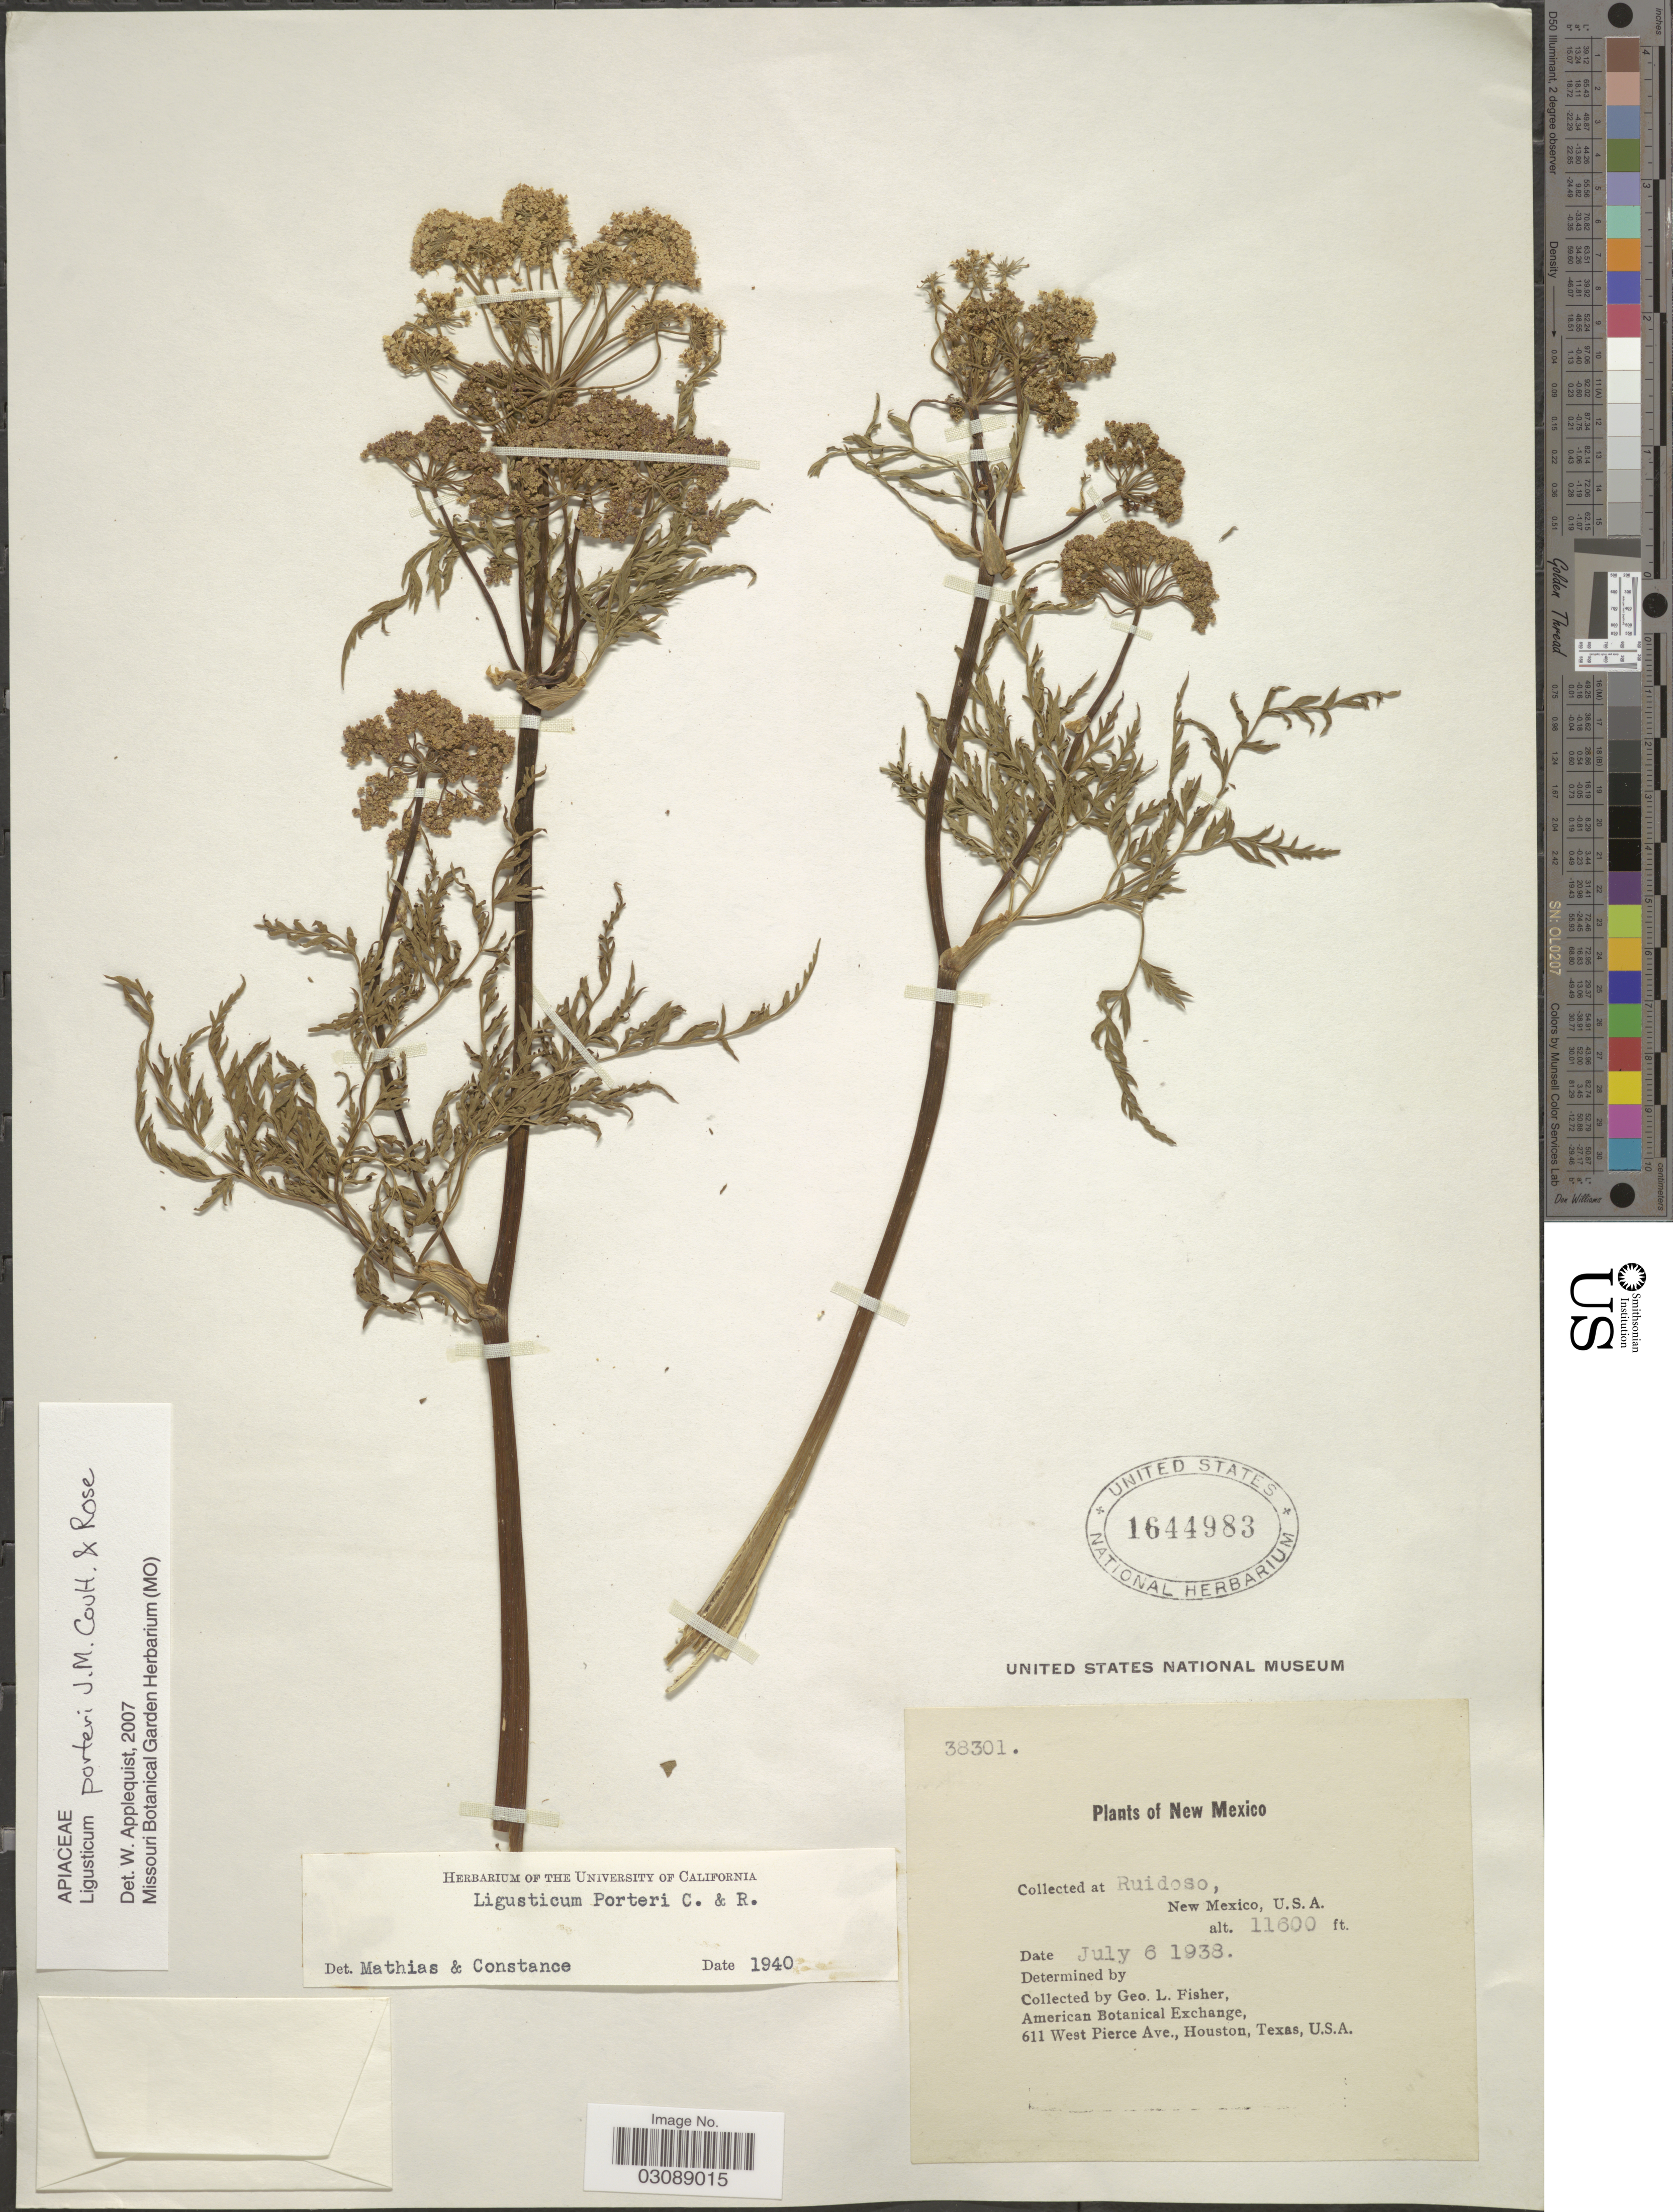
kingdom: Plantae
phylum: Tracheophyta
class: Magnoliopsida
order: Apiales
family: Apiaceae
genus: Ligusticum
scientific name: Ligusticum porteri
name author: J.M. Coult. & Rose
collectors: G. L. Fisher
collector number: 38301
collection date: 1938-07-06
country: United States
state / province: New Mexico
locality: Ruidoso.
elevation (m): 3536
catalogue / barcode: US 1644983